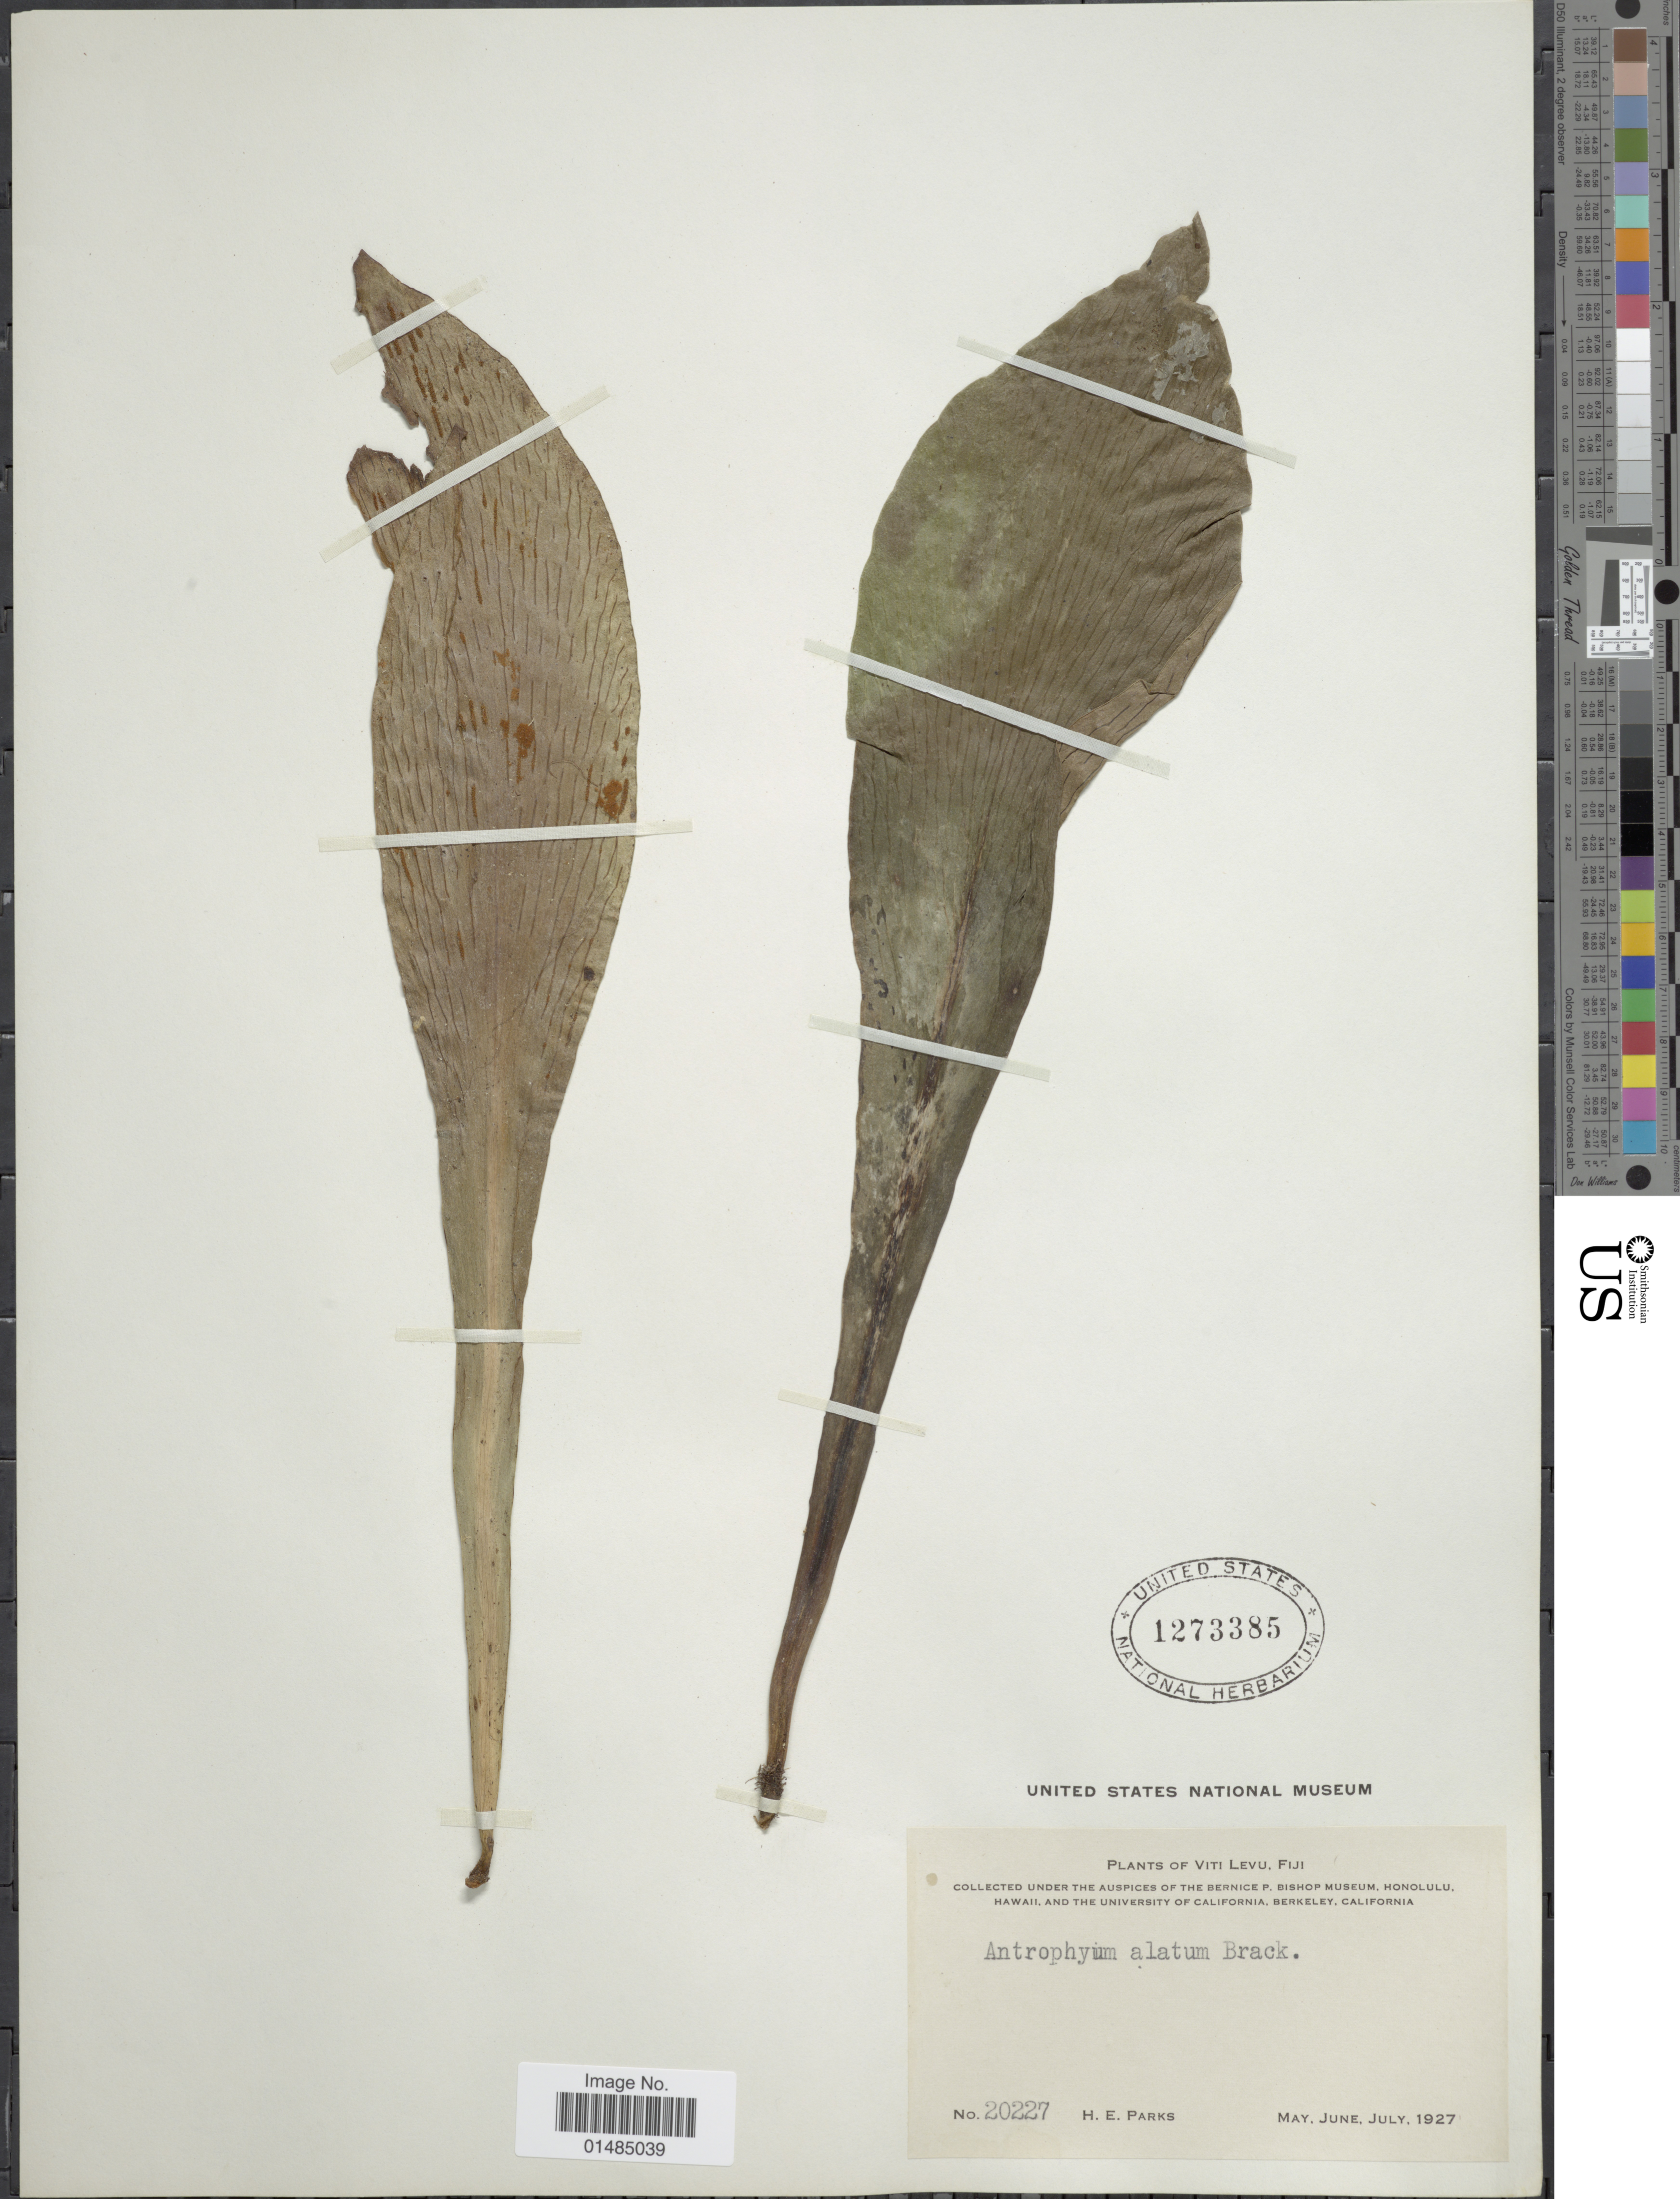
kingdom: Plantae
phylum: Tracheophyta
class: Polypodiopsida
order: Polypodiales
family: Pteridaceae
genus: Antrophyum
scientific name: Antrophyum alatum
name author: Brack. in Wilkes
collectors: H. E. Parks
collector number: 20227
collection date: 1927-05/1927-07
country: Fiji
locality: Viti Levu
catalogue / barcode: US 1273385